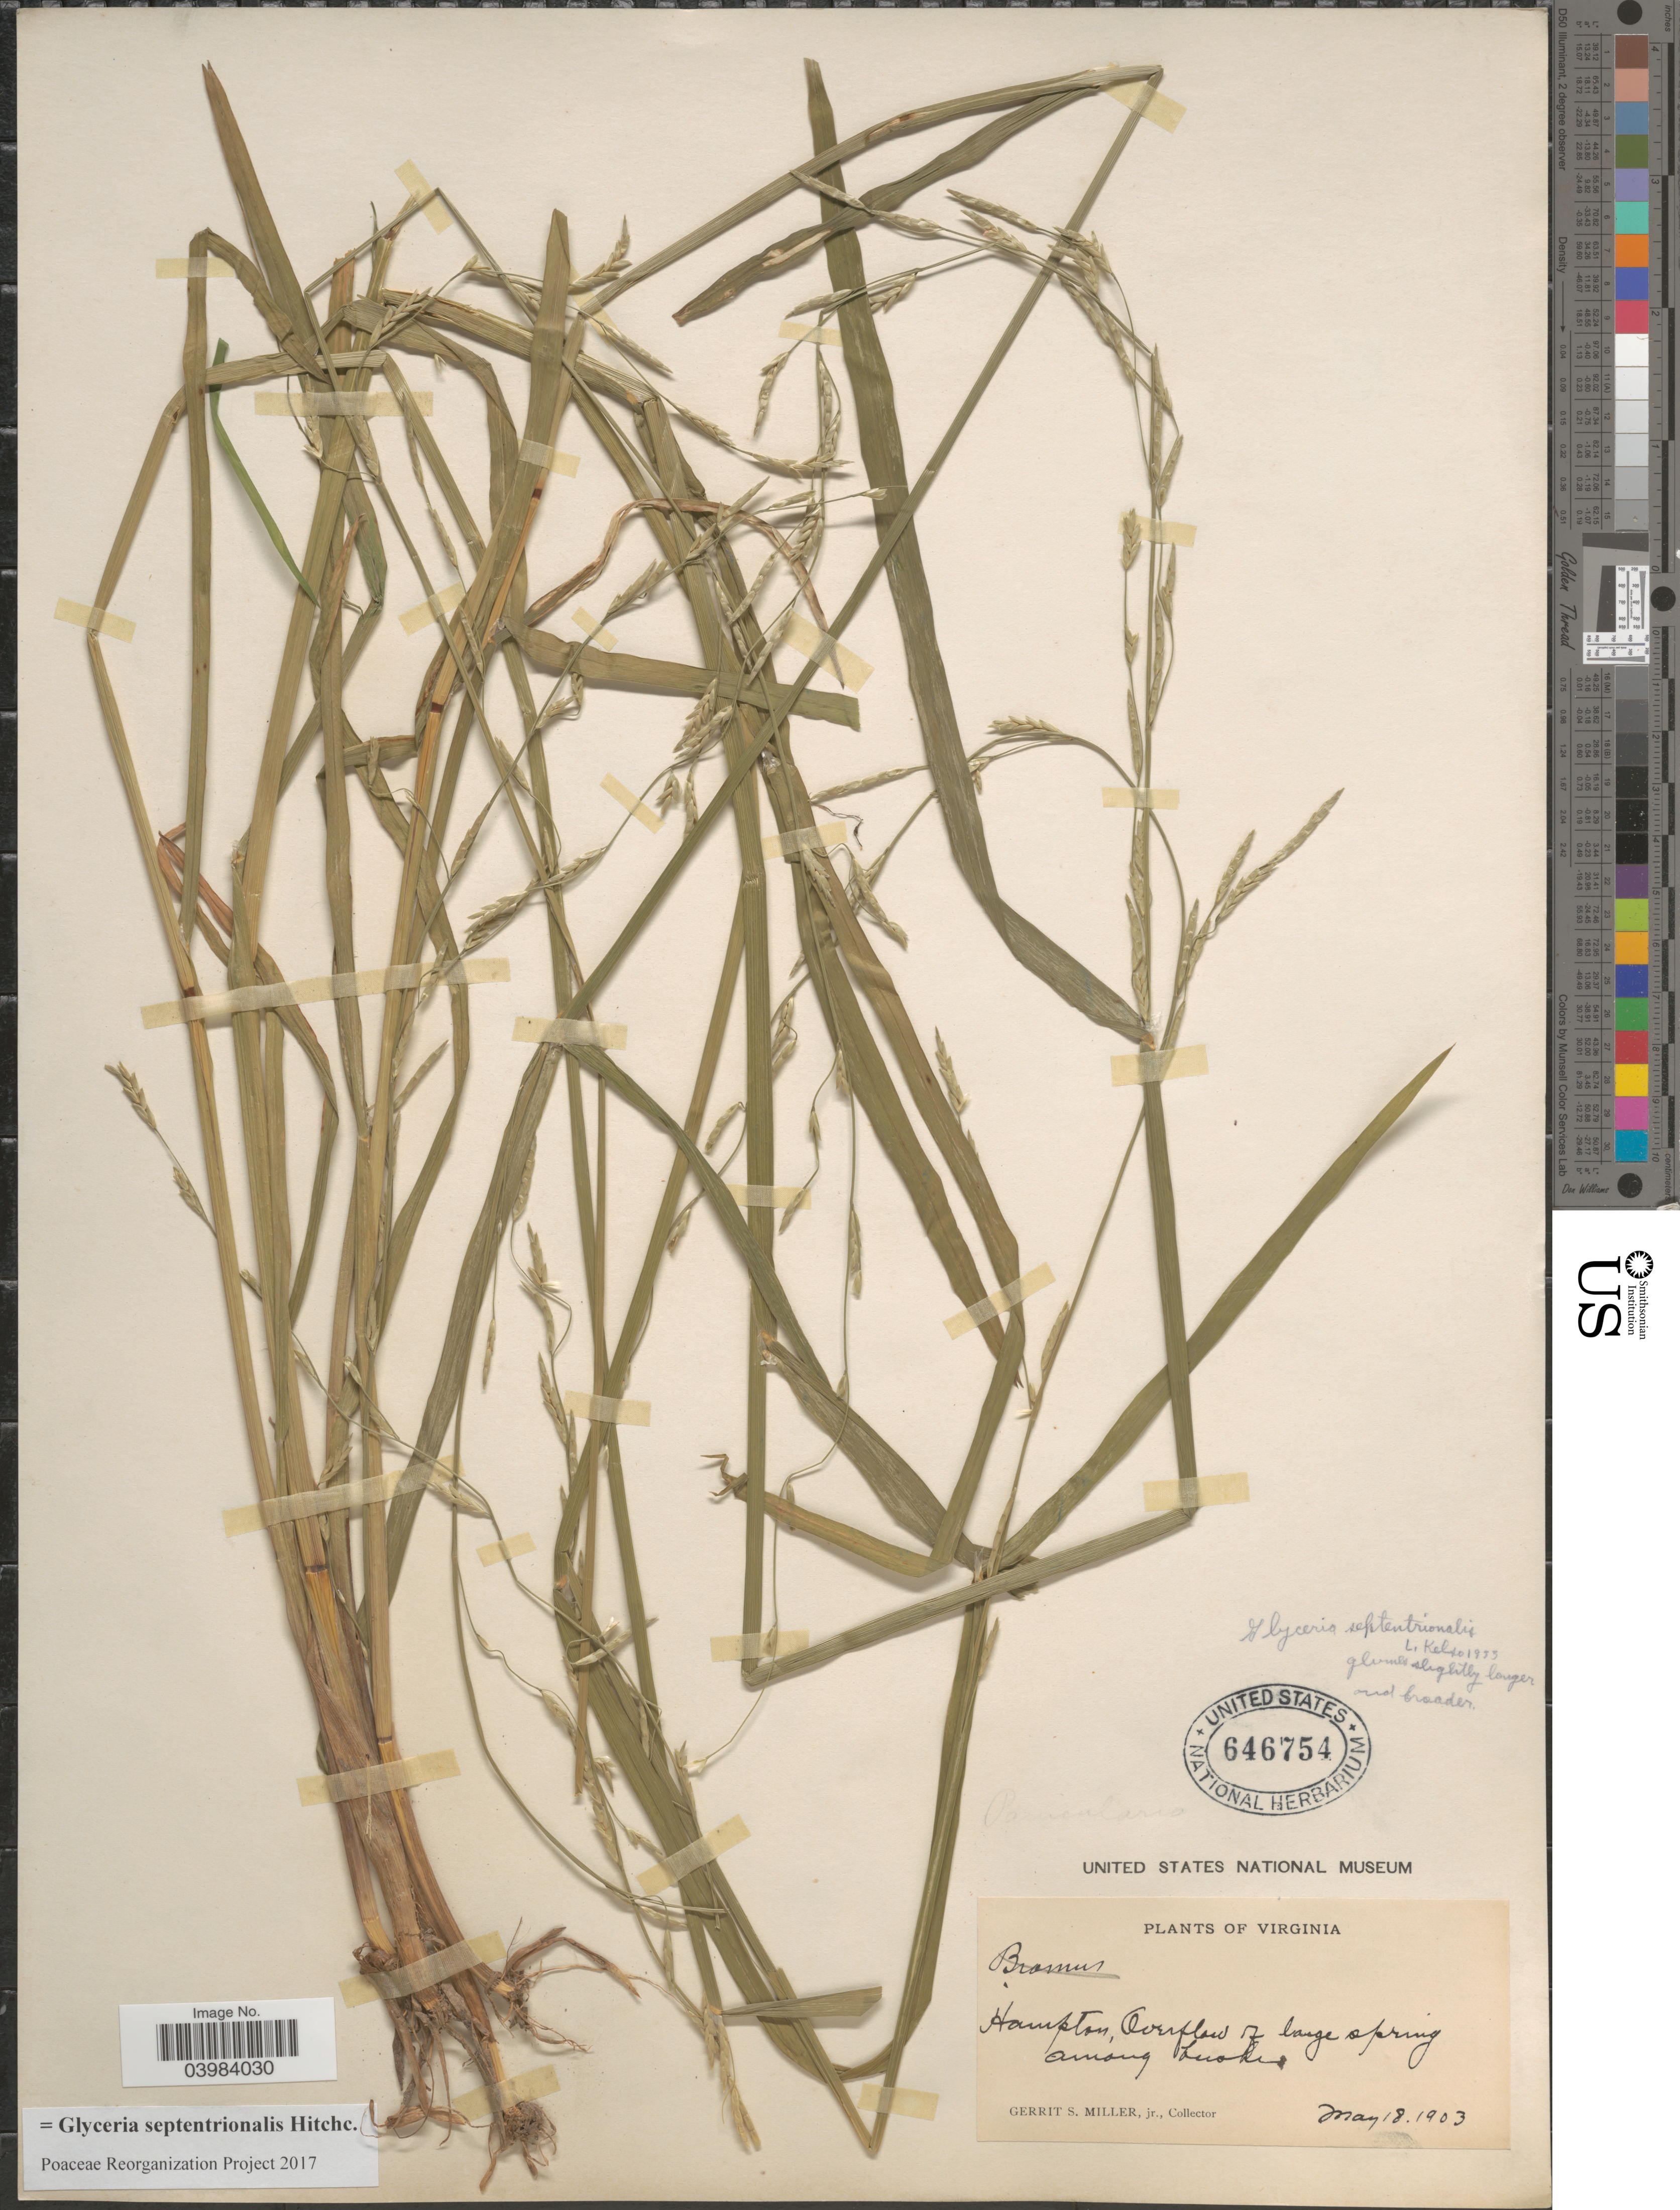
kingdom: Plantae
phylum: Tracheophyta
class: Liliopsida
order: Poales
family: Poaceae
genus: Glyceria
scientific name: Glyceria septentrionalis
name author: Hitchc.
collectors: G. S. Miller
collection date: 1903-05-18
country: United States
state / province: Virginia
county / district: City of Hampton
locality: Hampton, Overflow of large spring among banks.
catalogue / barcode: US 646754